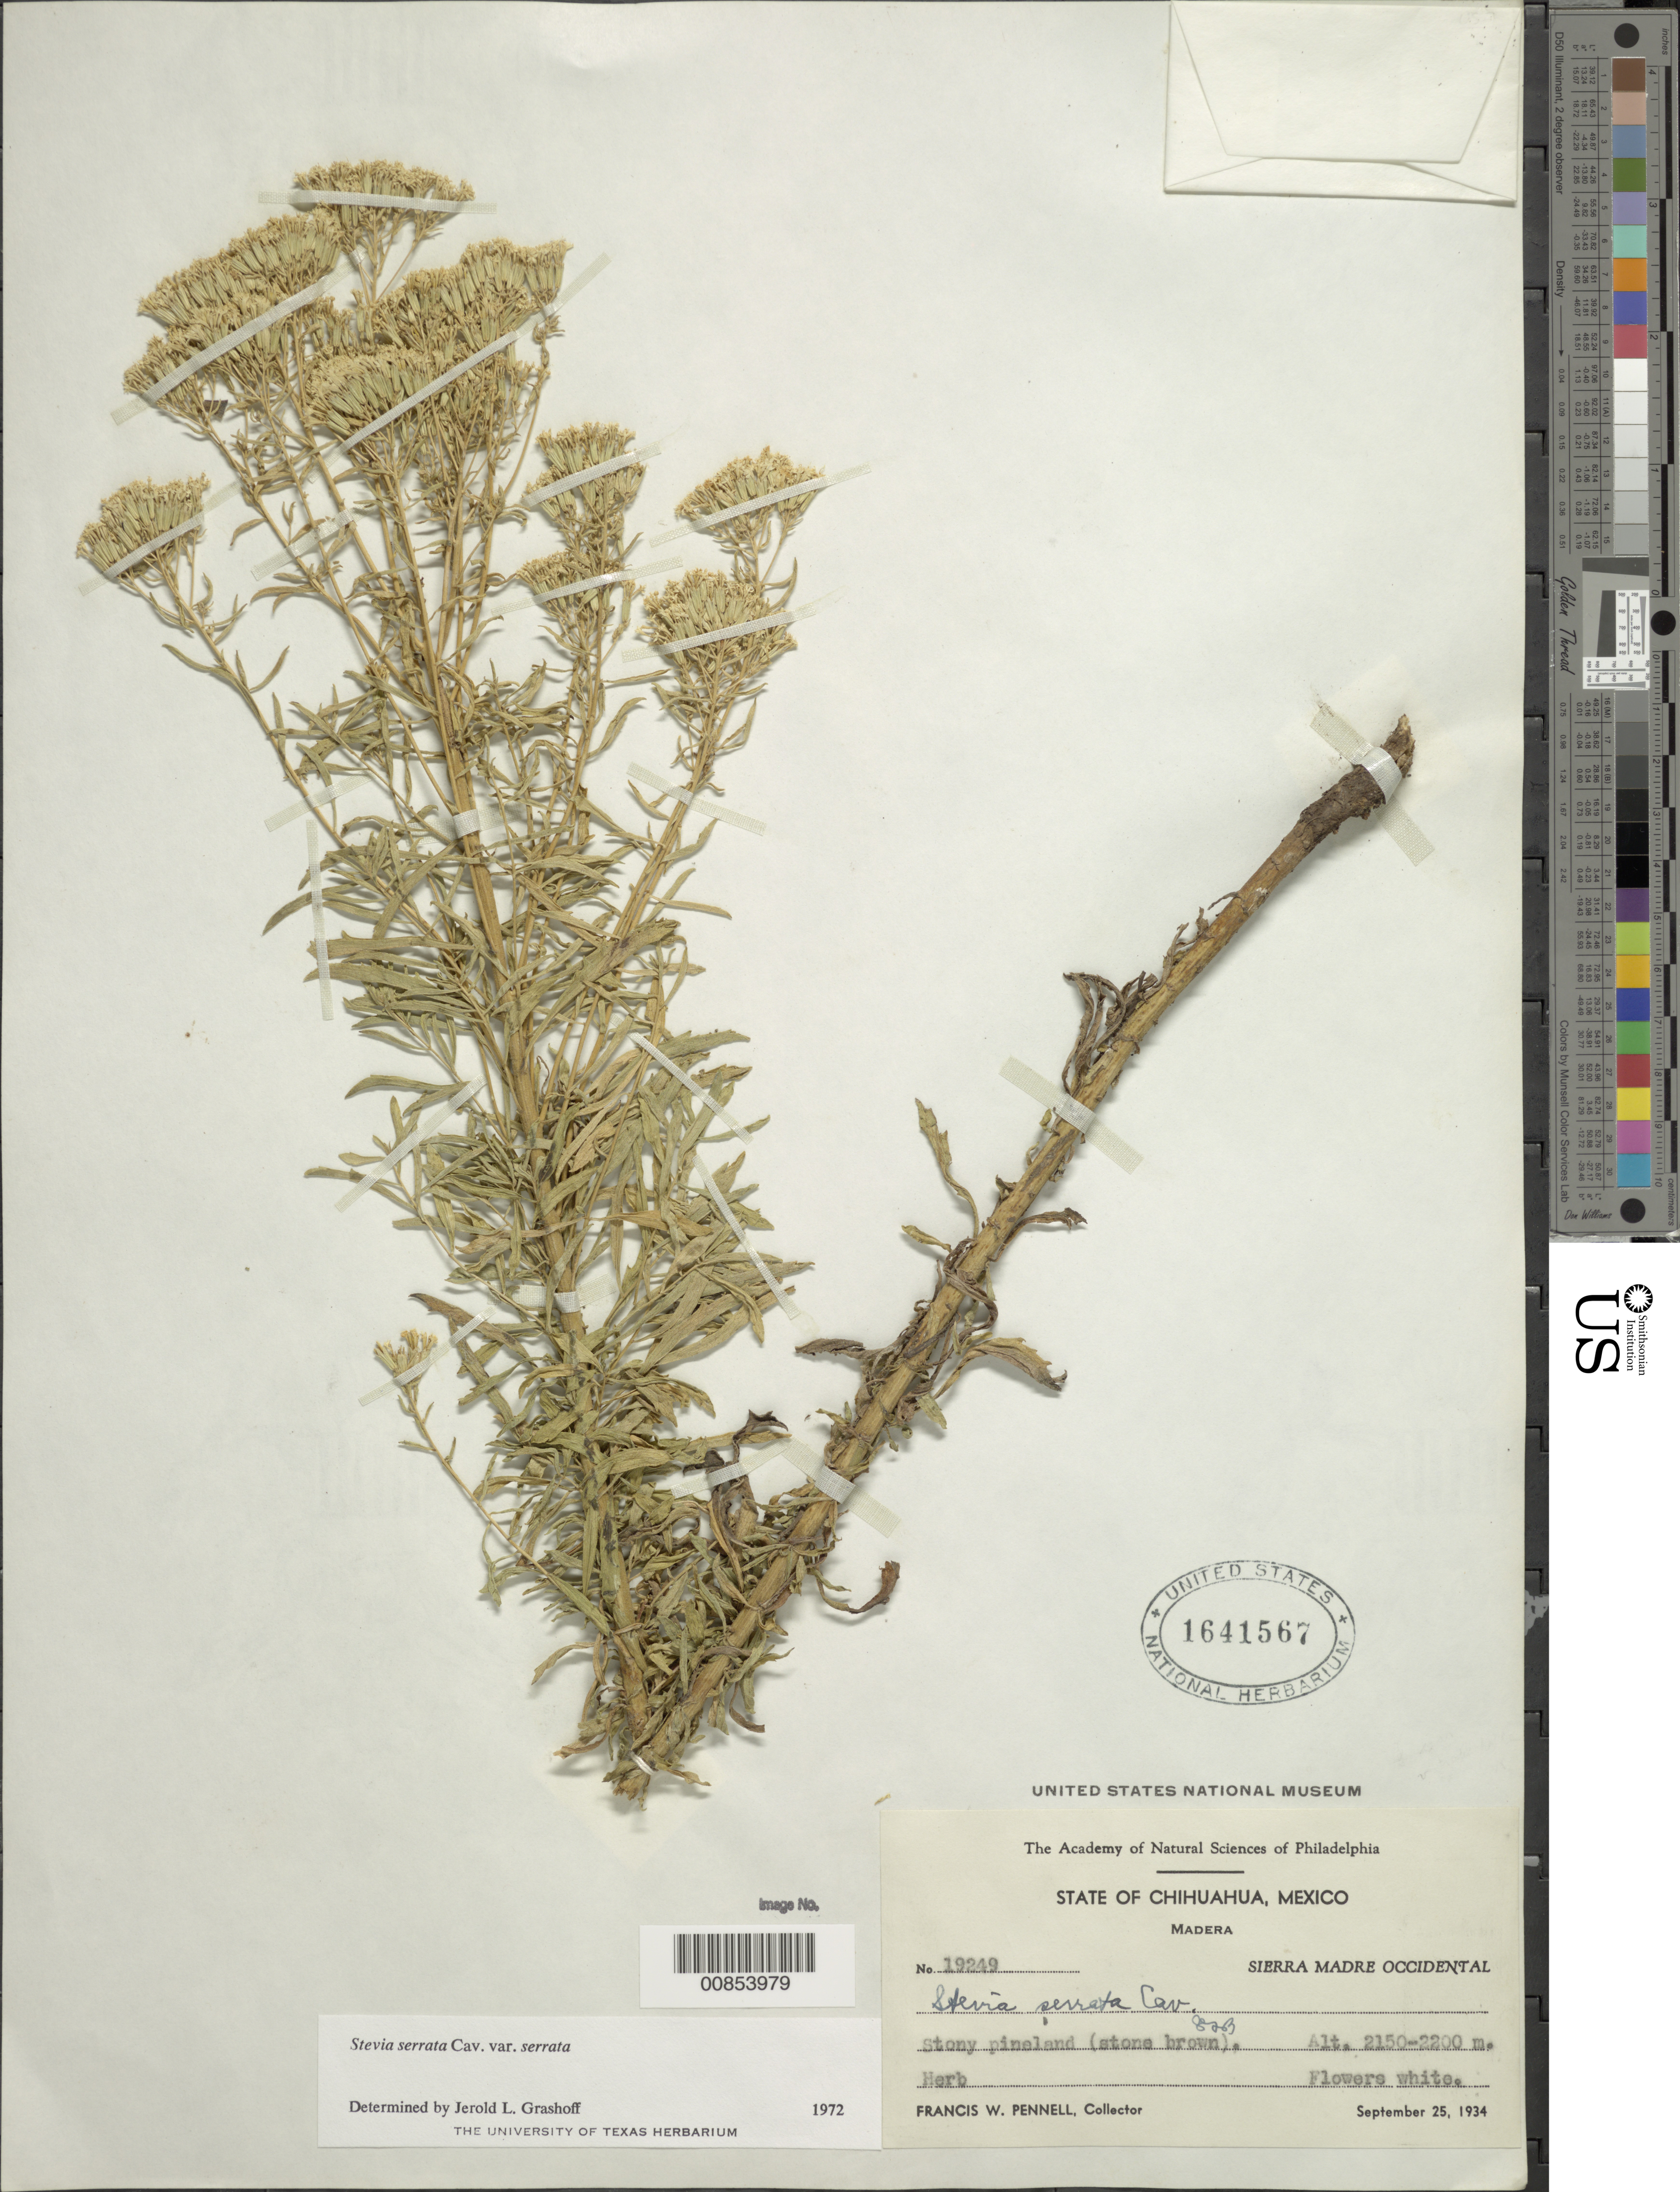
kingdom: Plantae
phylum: Tracheophyta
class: Magnoliopsida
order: Asterales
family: Asteraceae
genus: Stevia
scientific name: Stevia serrata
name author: Cav.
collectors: F. W. Pennell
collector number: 19249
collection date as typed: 25 Sep 1934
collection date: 1934-09-25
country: Mexico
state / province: Chihuahua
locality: Madera, Chihuahua.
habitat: Stony pineland (stone brown).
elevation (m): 2200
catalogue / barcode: US 1641567